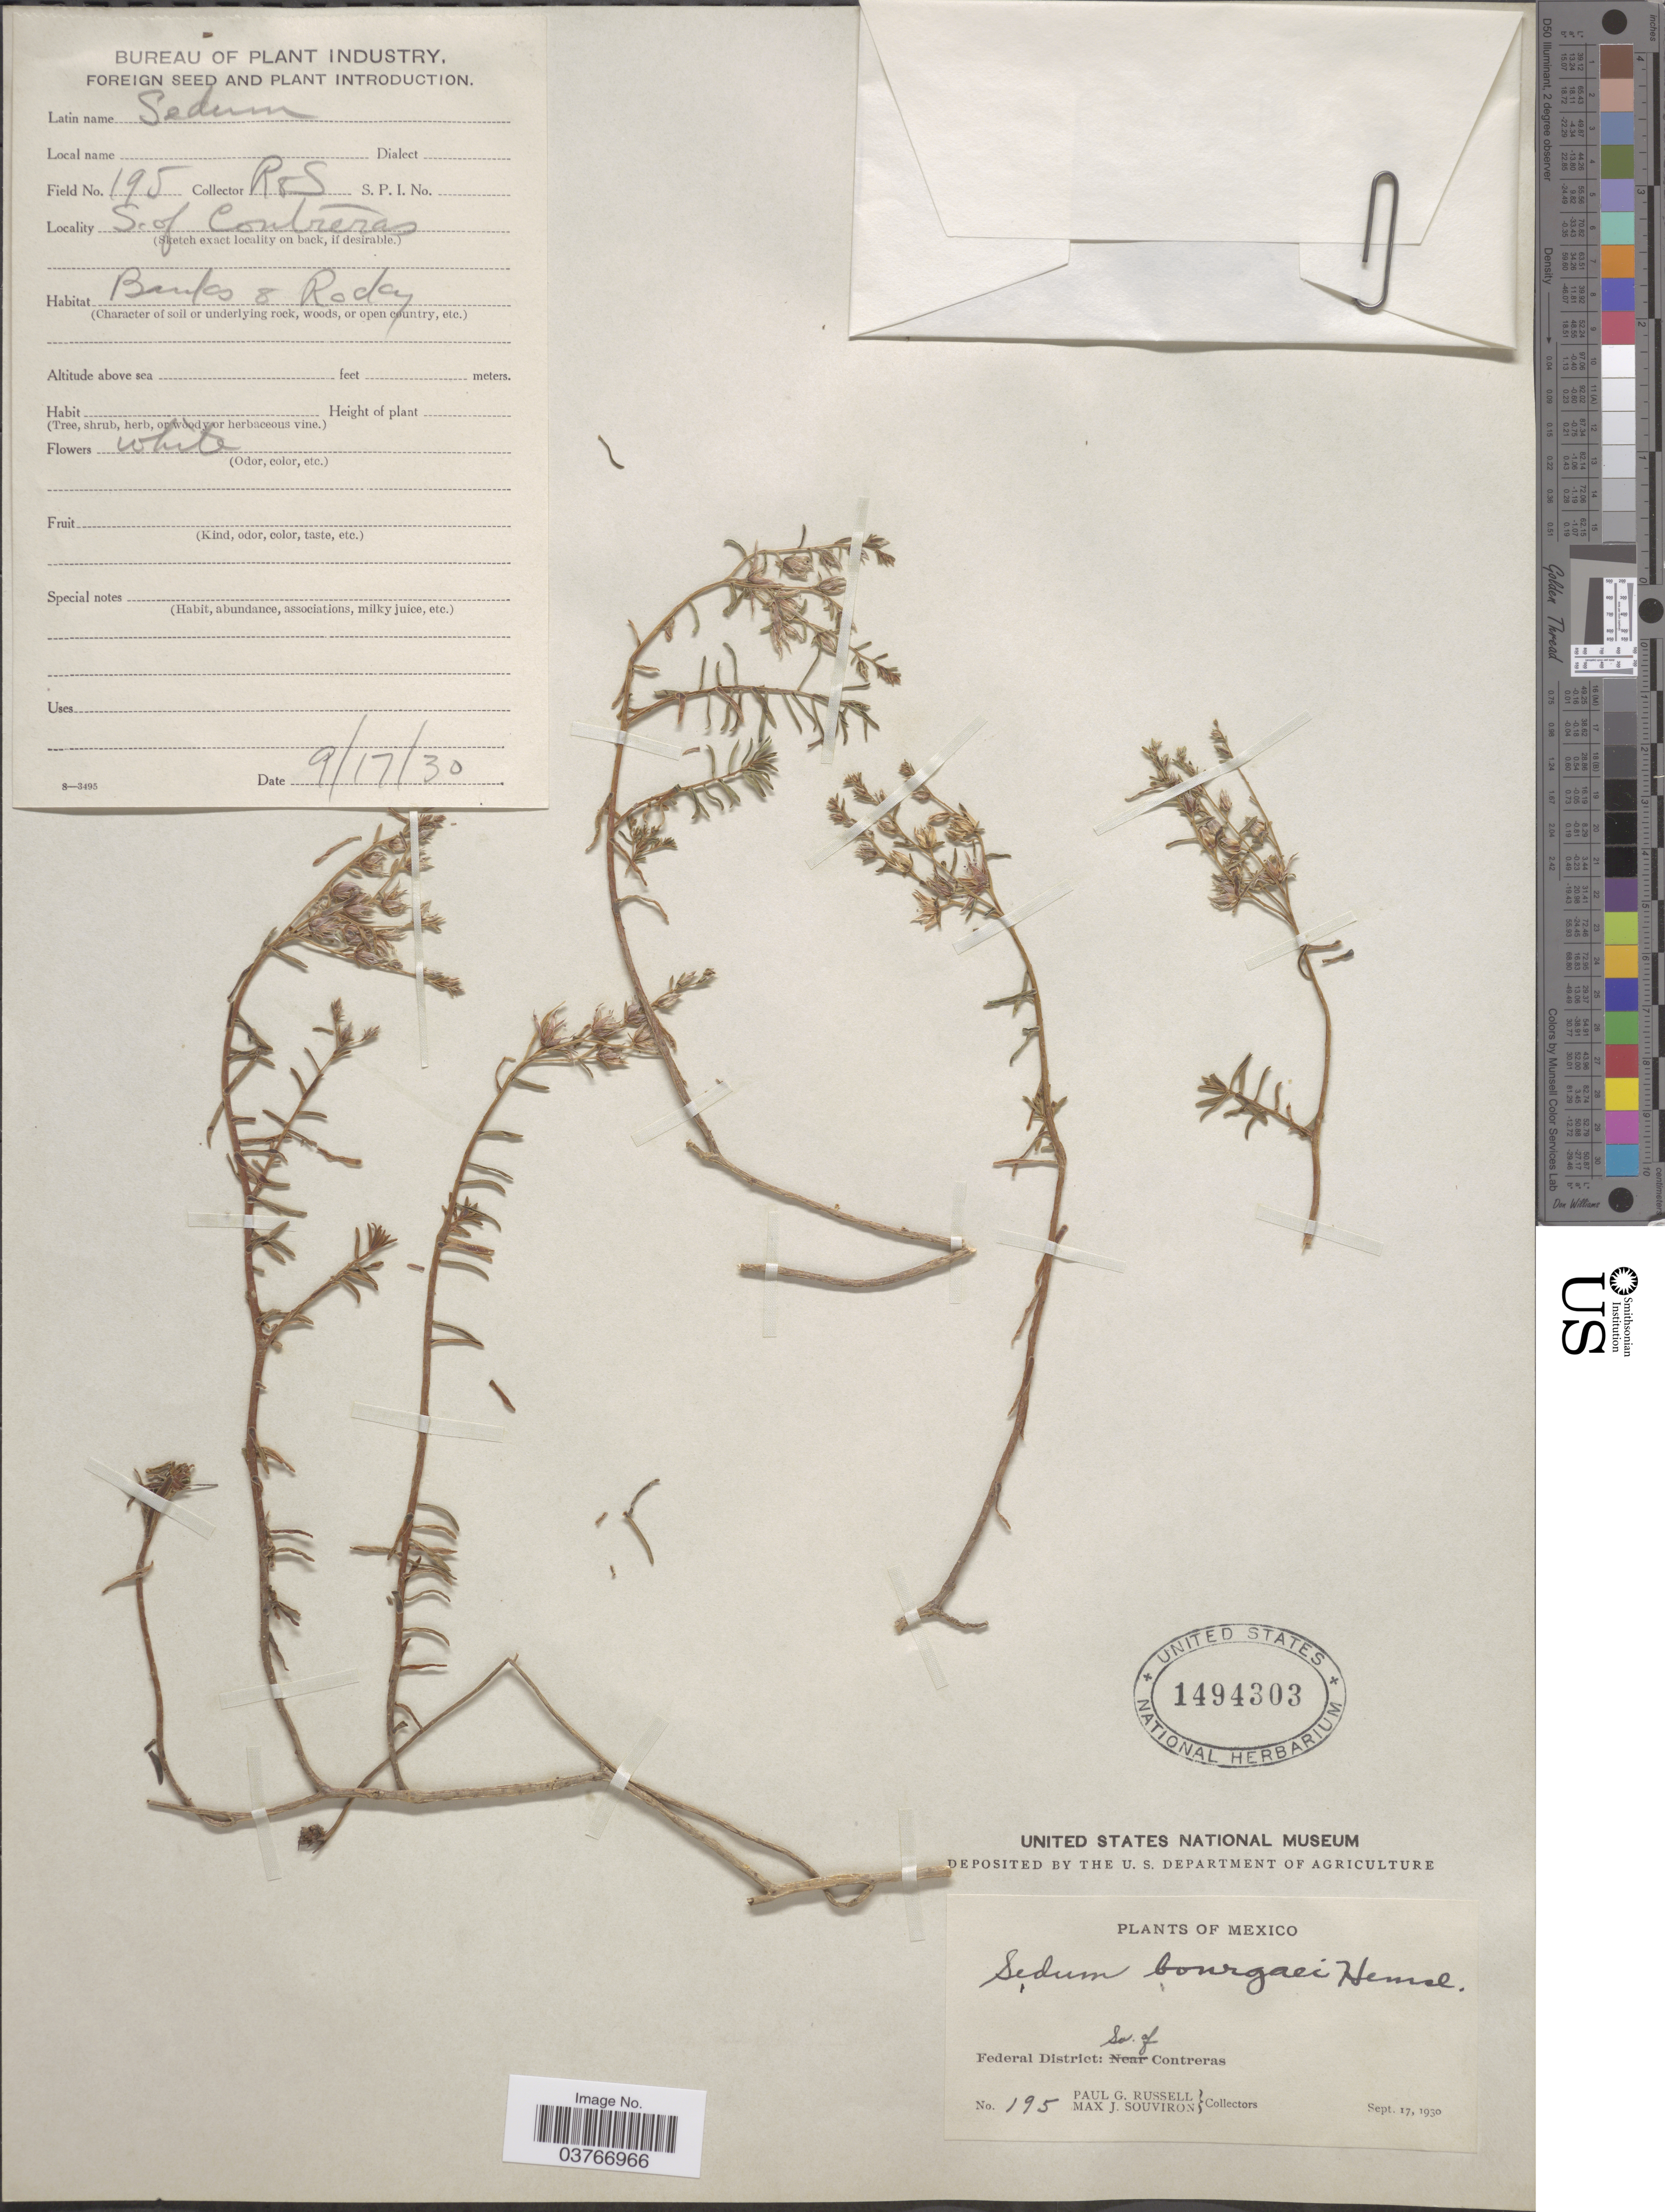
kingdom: Plantae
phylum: Tracheophyta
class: Magnoliopsida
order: Saxifragales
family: Crassulaceae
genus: Sedum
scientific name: Sedum bourgaei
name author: Hemsl.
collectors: P. G. Russell & M. J. Souviron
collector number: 195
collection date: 1930-09-17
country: Mexico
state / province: Distrito Federal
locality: Federal District: So. of Contreras.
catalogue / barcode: US 1494303